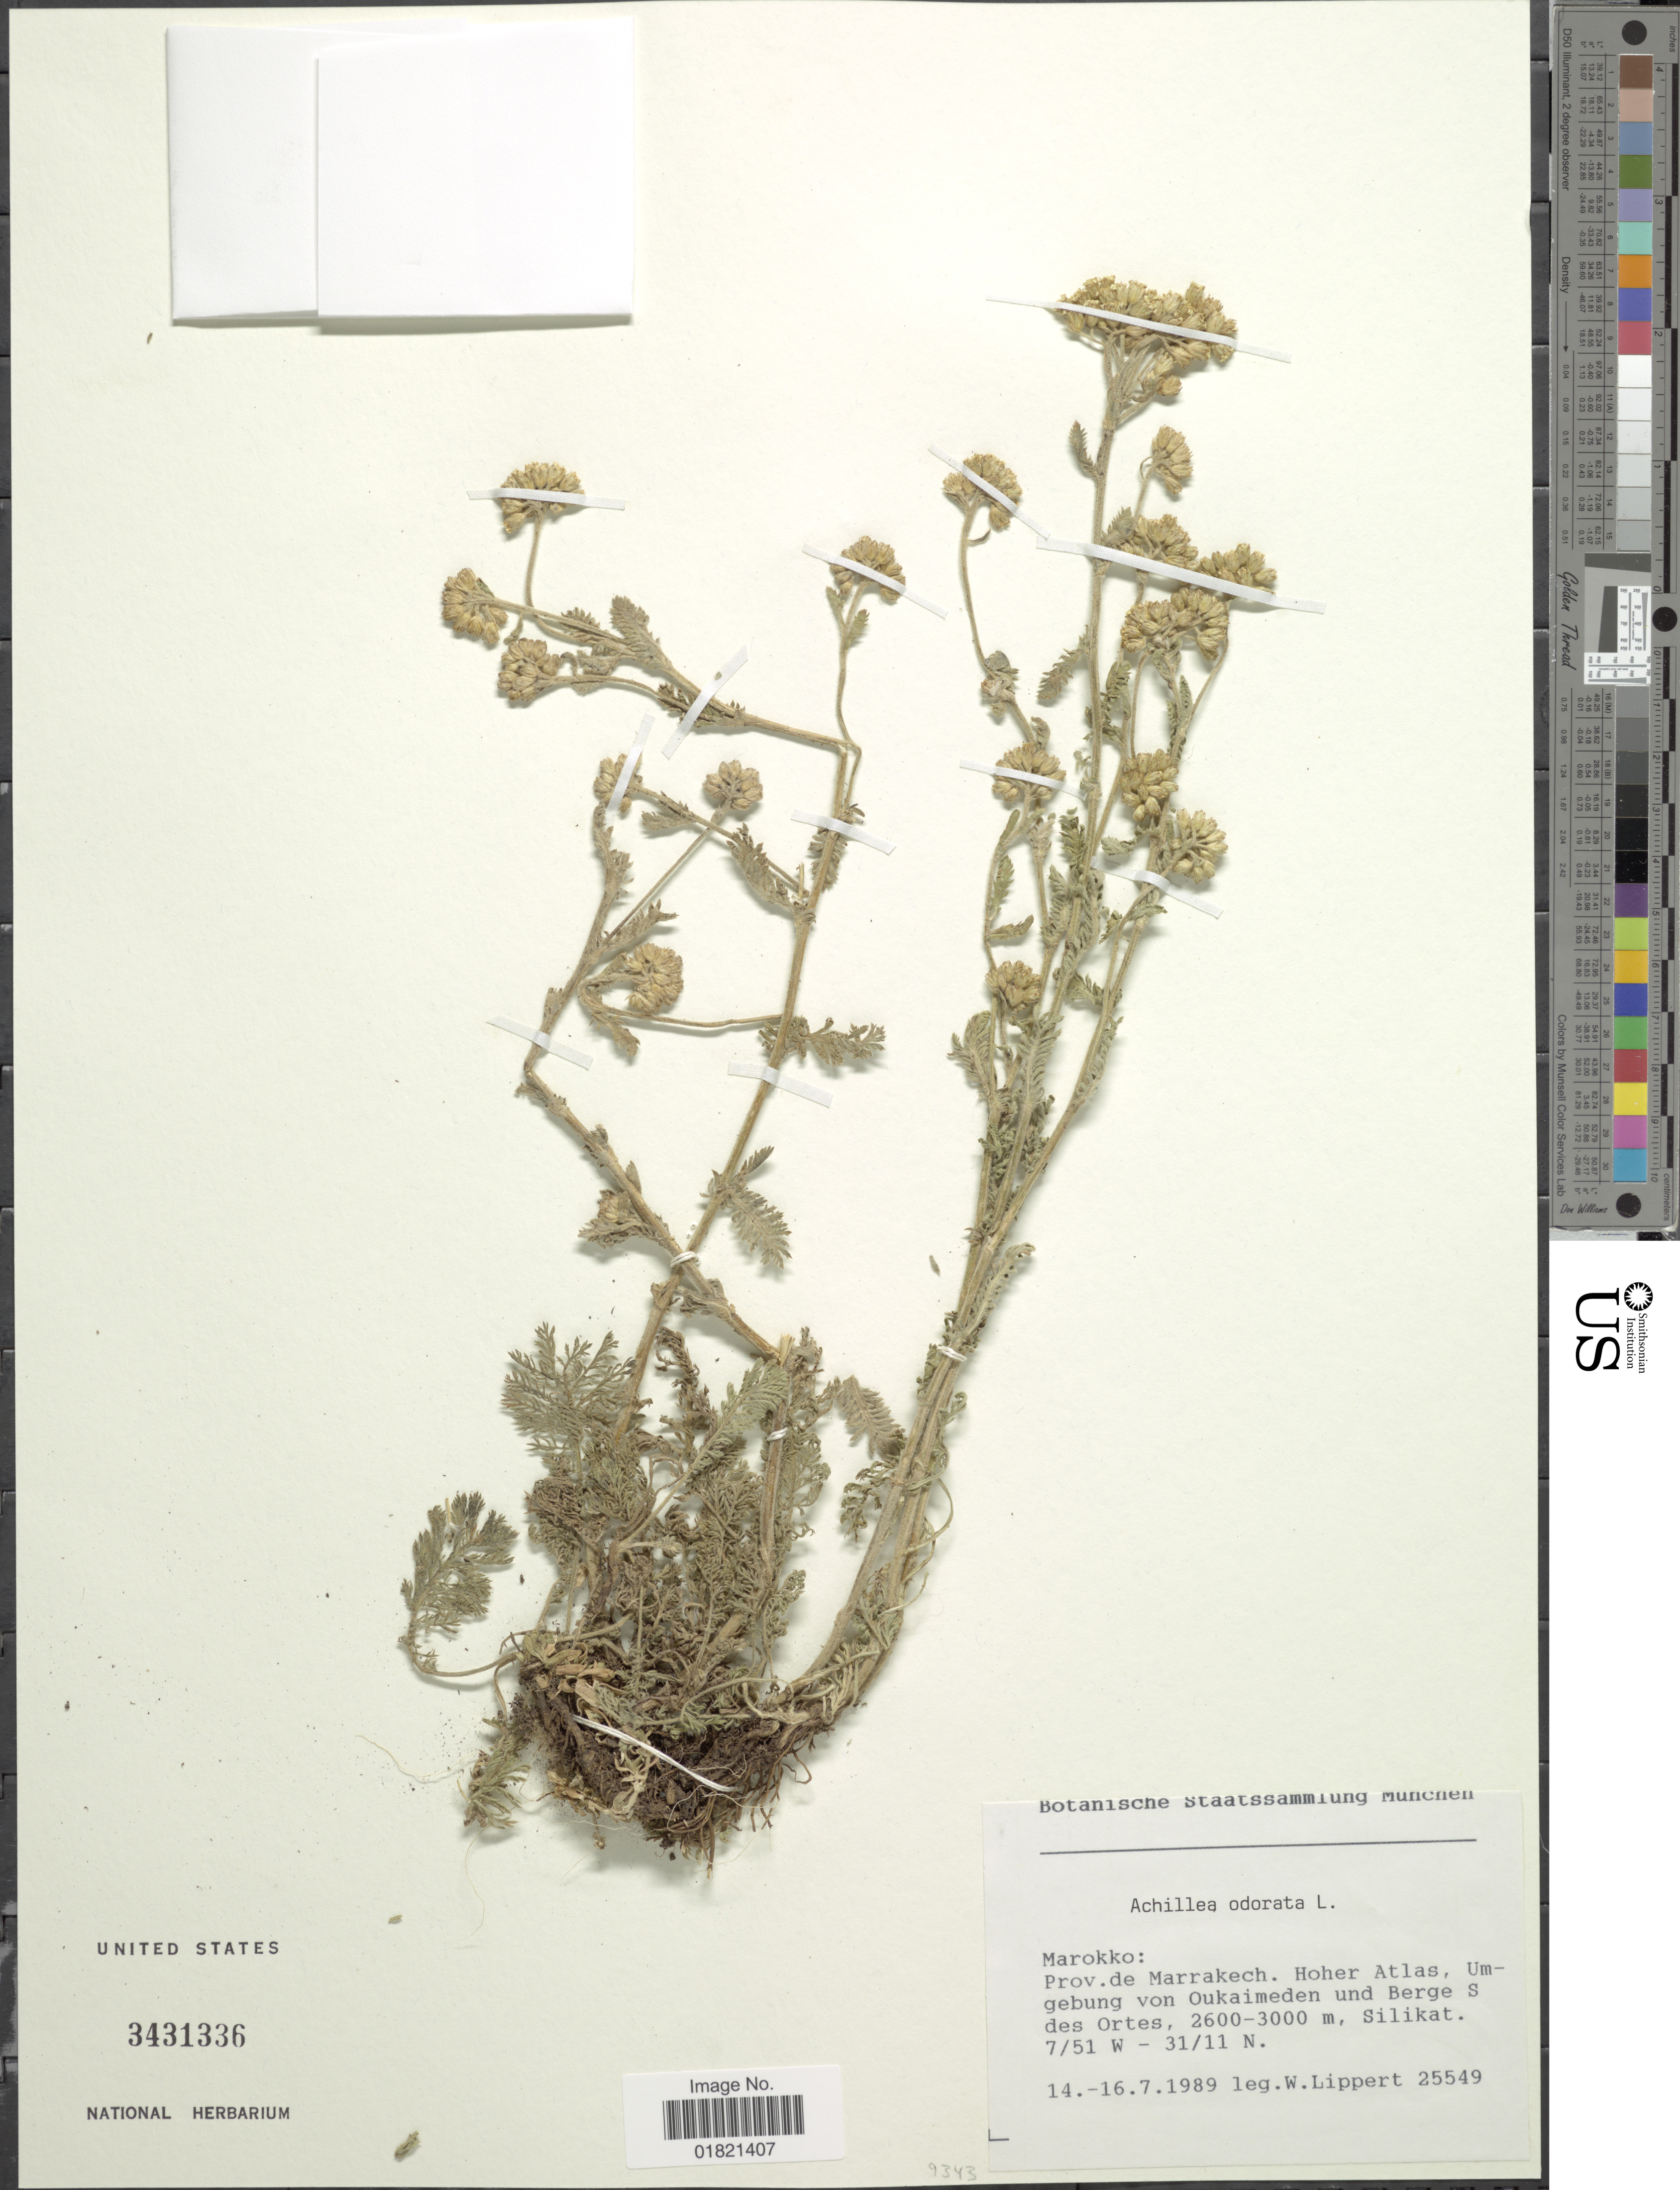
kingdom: Plantae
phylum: Tracheophyta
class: Magnoliopsida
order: Asterales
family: Asteraceae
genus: Achillea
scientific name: Achillea odorata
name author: Koch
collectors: W. Lippert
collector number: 25549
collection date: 1989-07-14/1989-07-16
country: Morocco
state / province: Marrakech-Tensift-Al Haouz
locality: Prov. de Marrakech. Hoher Atlas, Umgebung von Oukaimeden und Berge S des Ortes, Silikat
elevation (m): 2600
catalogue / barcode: US 3431336